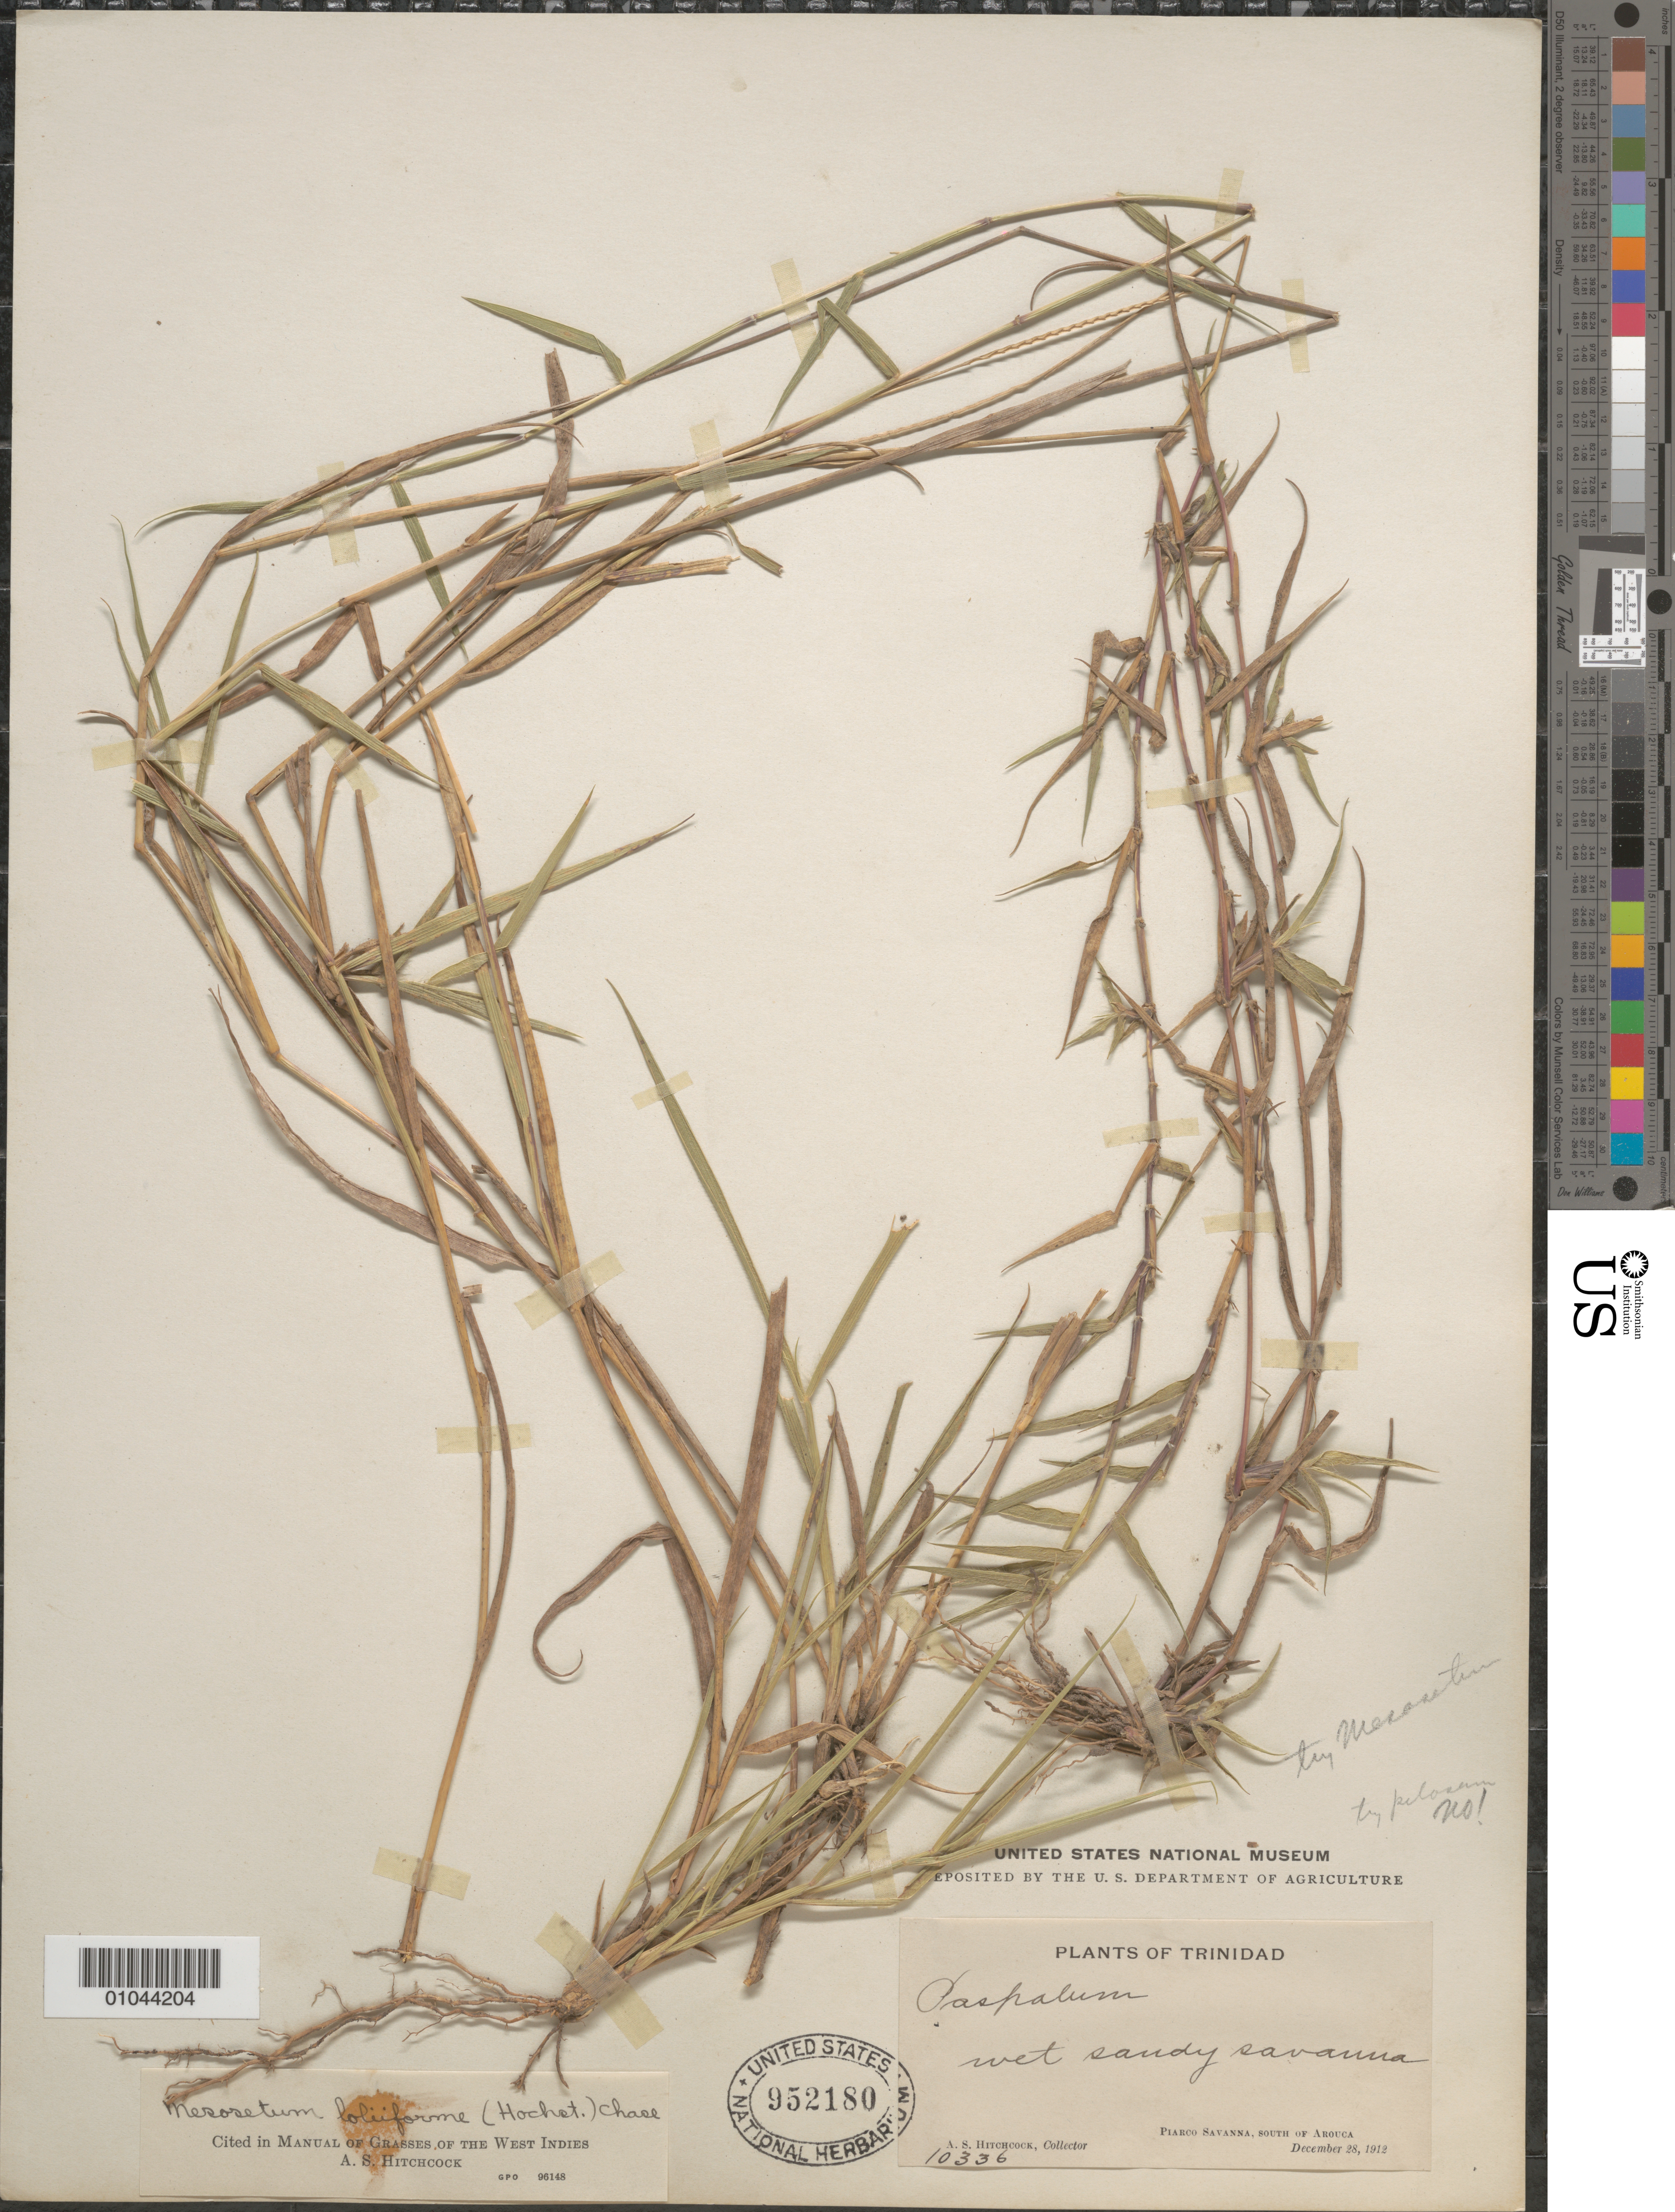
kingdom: Plantae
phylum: Tracheophyta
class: Liliopsida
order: Poales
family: Poaceae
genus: Mesosetum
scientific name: Mesosetum loliiforme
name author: (Hochst. ex Steud.) Chase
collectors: A. S. Hitchcock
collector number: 10336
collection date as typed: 28 Dec 1912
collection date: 1912-12-28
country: Trinidad and Tobago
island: Trinidad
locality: Piarco Savanna, south of Arouca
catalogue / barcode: US 952180